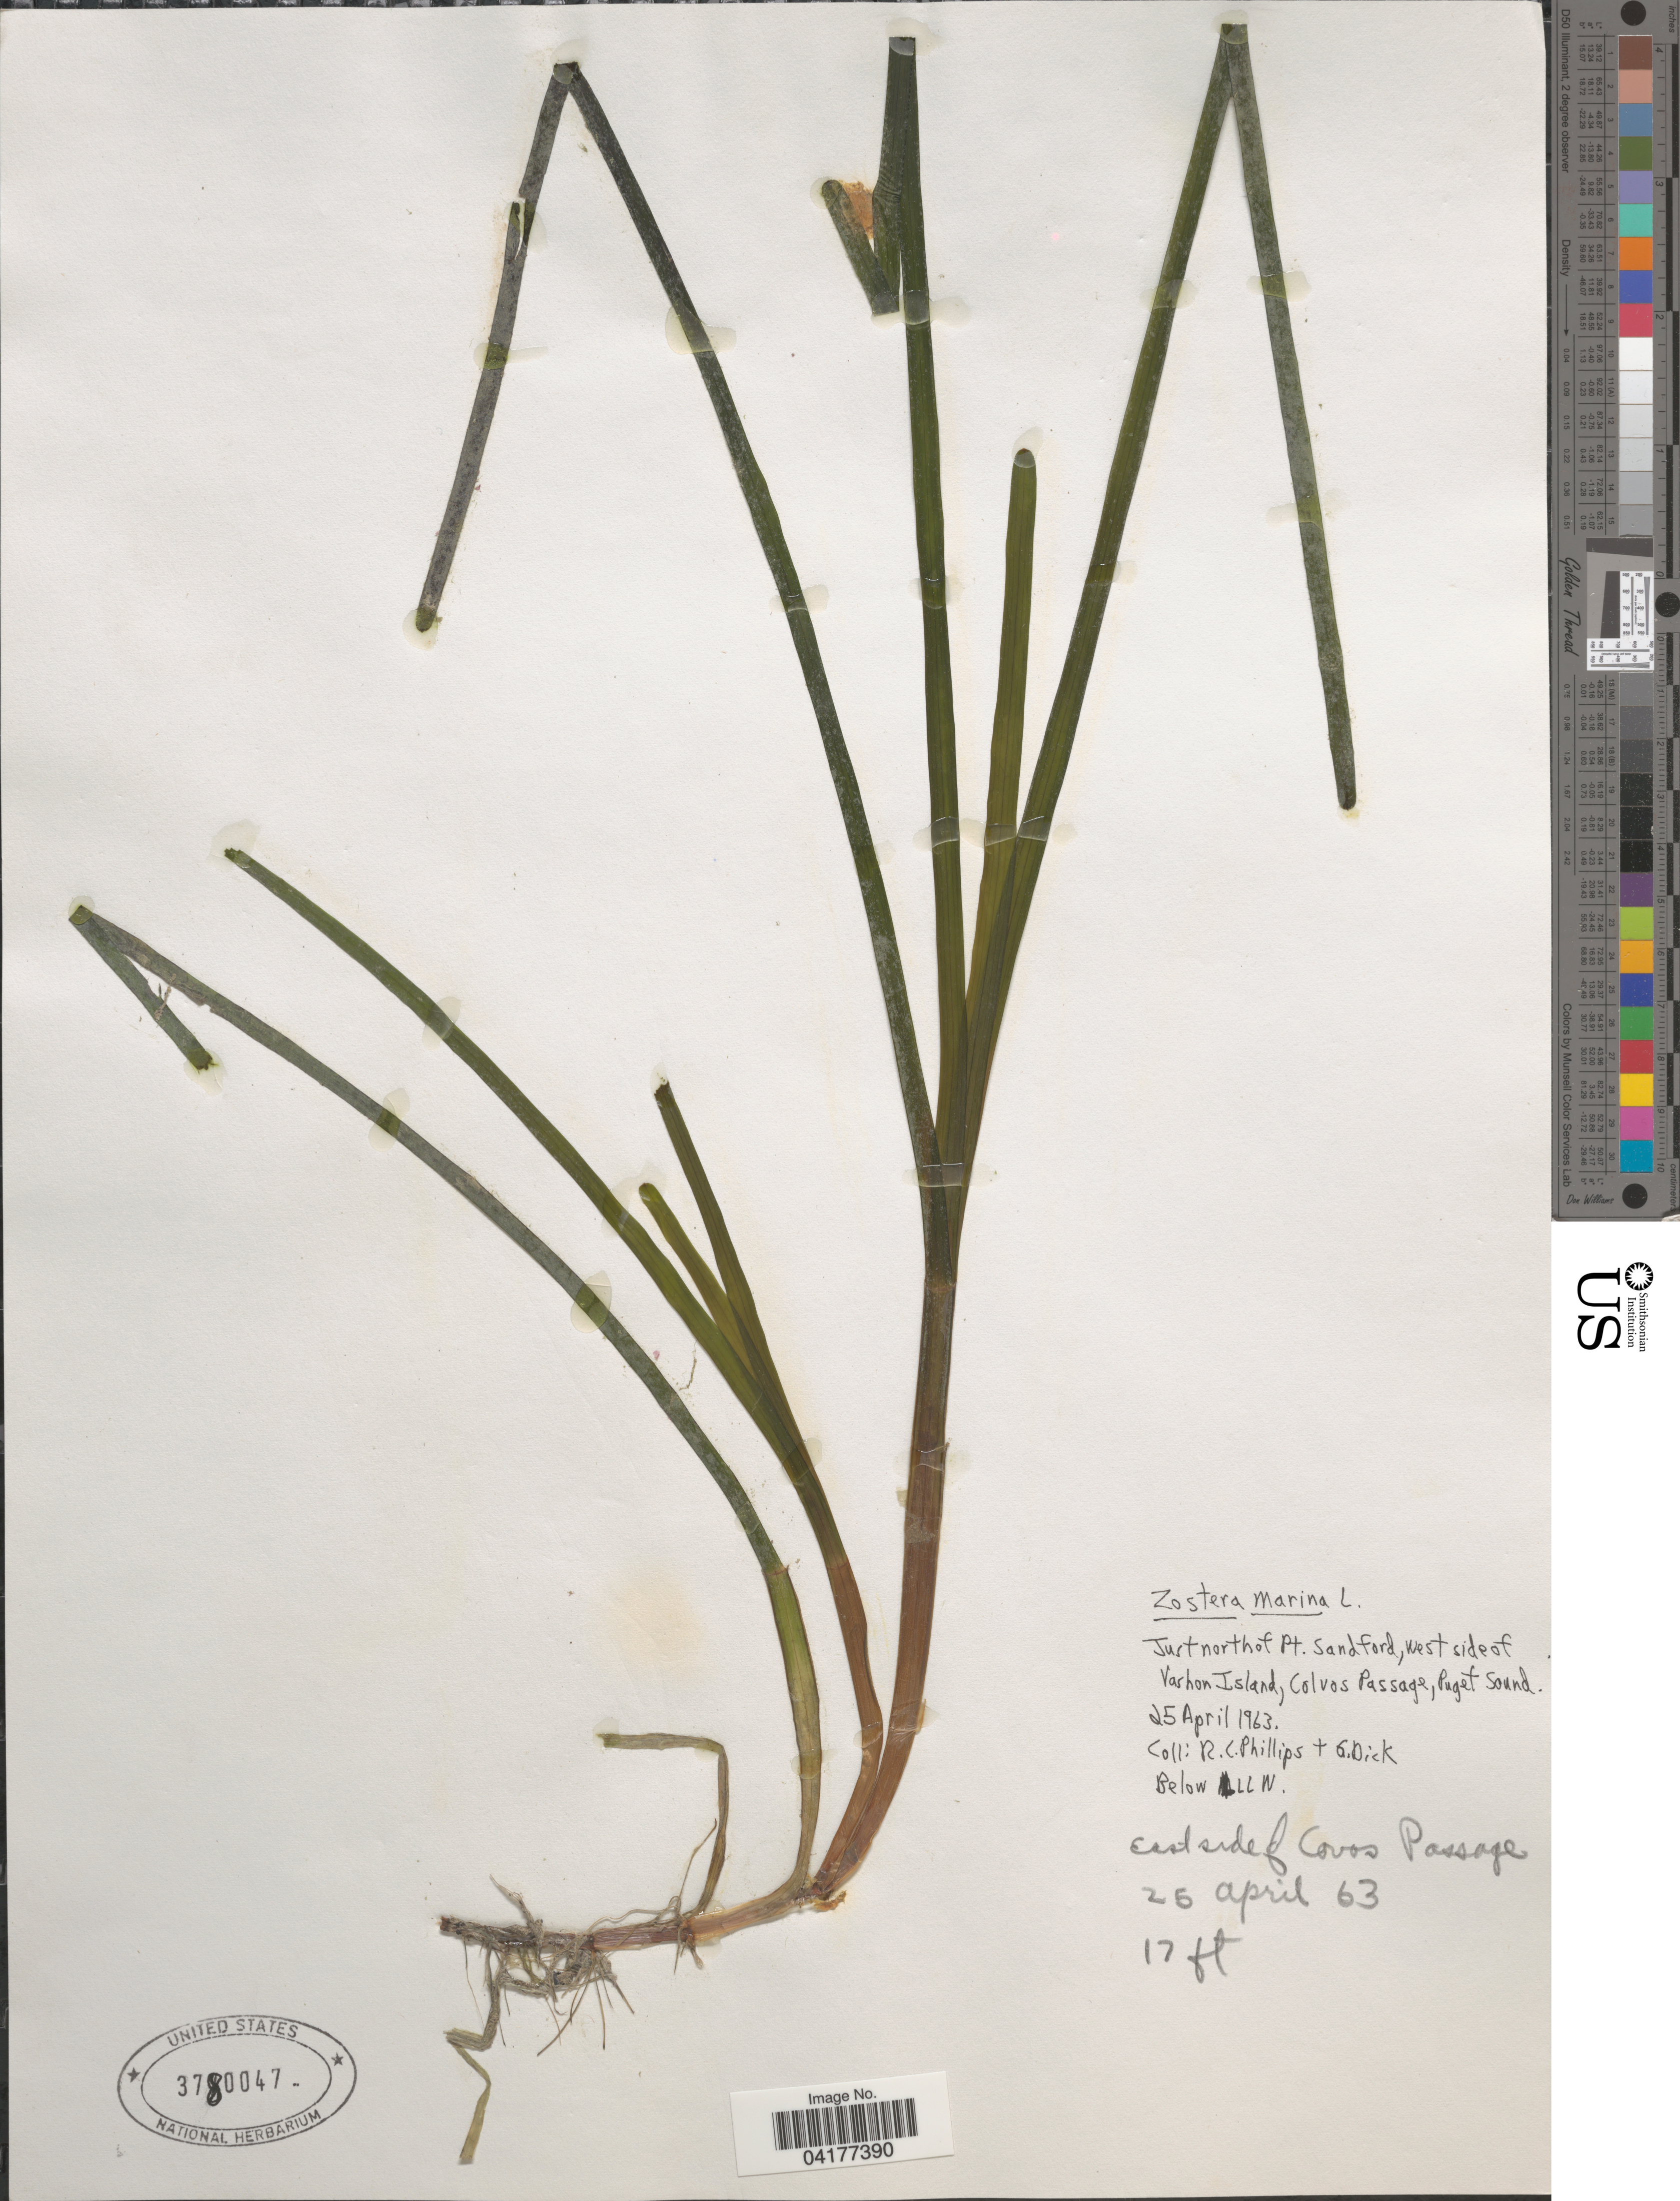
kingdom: Plantae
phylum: Tracheophyta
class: Liliopsida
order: Alismatales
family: Zosteraceae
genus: Zostera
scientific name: Zostera marina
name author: L.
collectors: R. C. Phillips & G. Dick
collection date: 1963-04-25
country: United States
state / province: Washington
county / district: King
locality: Just north of Pt. Sandford, west side of Vashon Island, Colvos Passage, Puget Sound. Below LLLW. East side of Covos Passage.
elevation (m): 5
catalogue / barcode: US 3780047